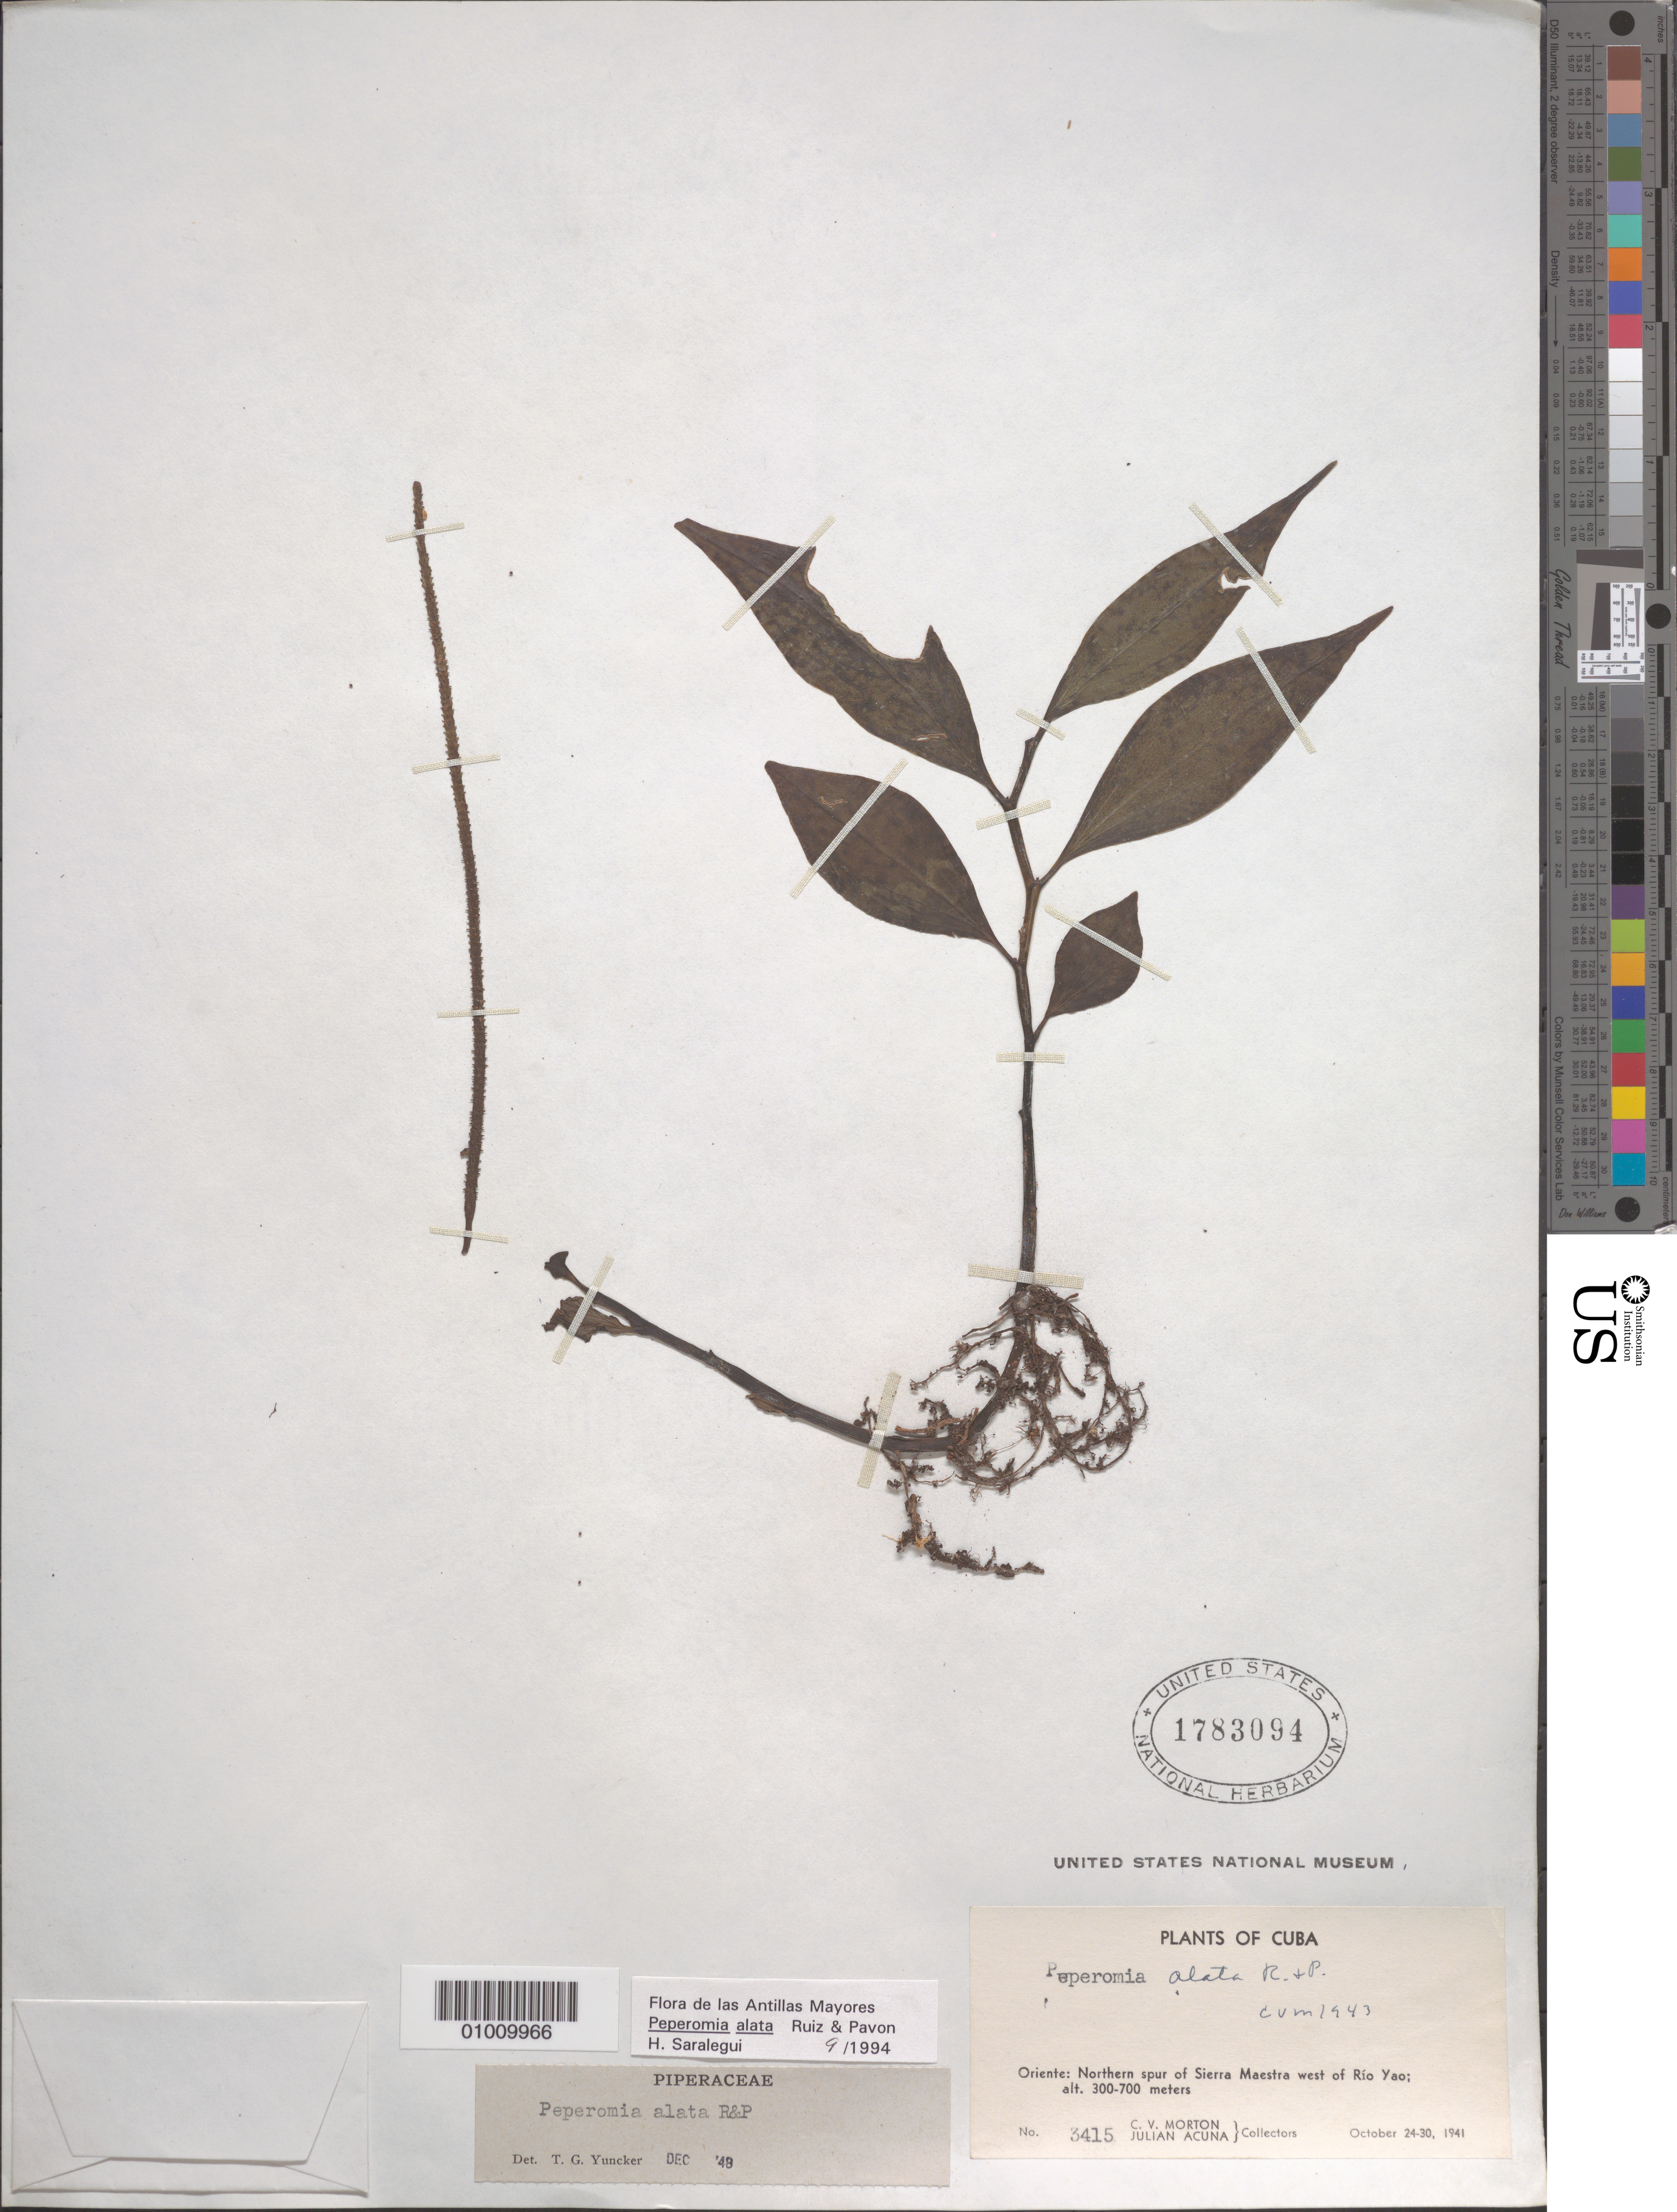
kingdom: Plantae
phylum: Tracheophyta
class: Magnoliopsida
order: Piperales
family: Piperaceae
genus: Peperomia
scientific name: Peperomia alata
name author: Ruiz & Pav.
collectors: C. V. Morton & J. Acuña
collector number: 3415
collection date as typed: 24 Oct 1941 to 30 Oct 1941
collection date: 1941-10-24/1941-10-30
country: Cuba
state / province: Oriente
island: Cuba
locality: Northern spur of Sierra Maestra W of Rio Yao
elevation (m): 300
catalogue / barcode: US 1783094